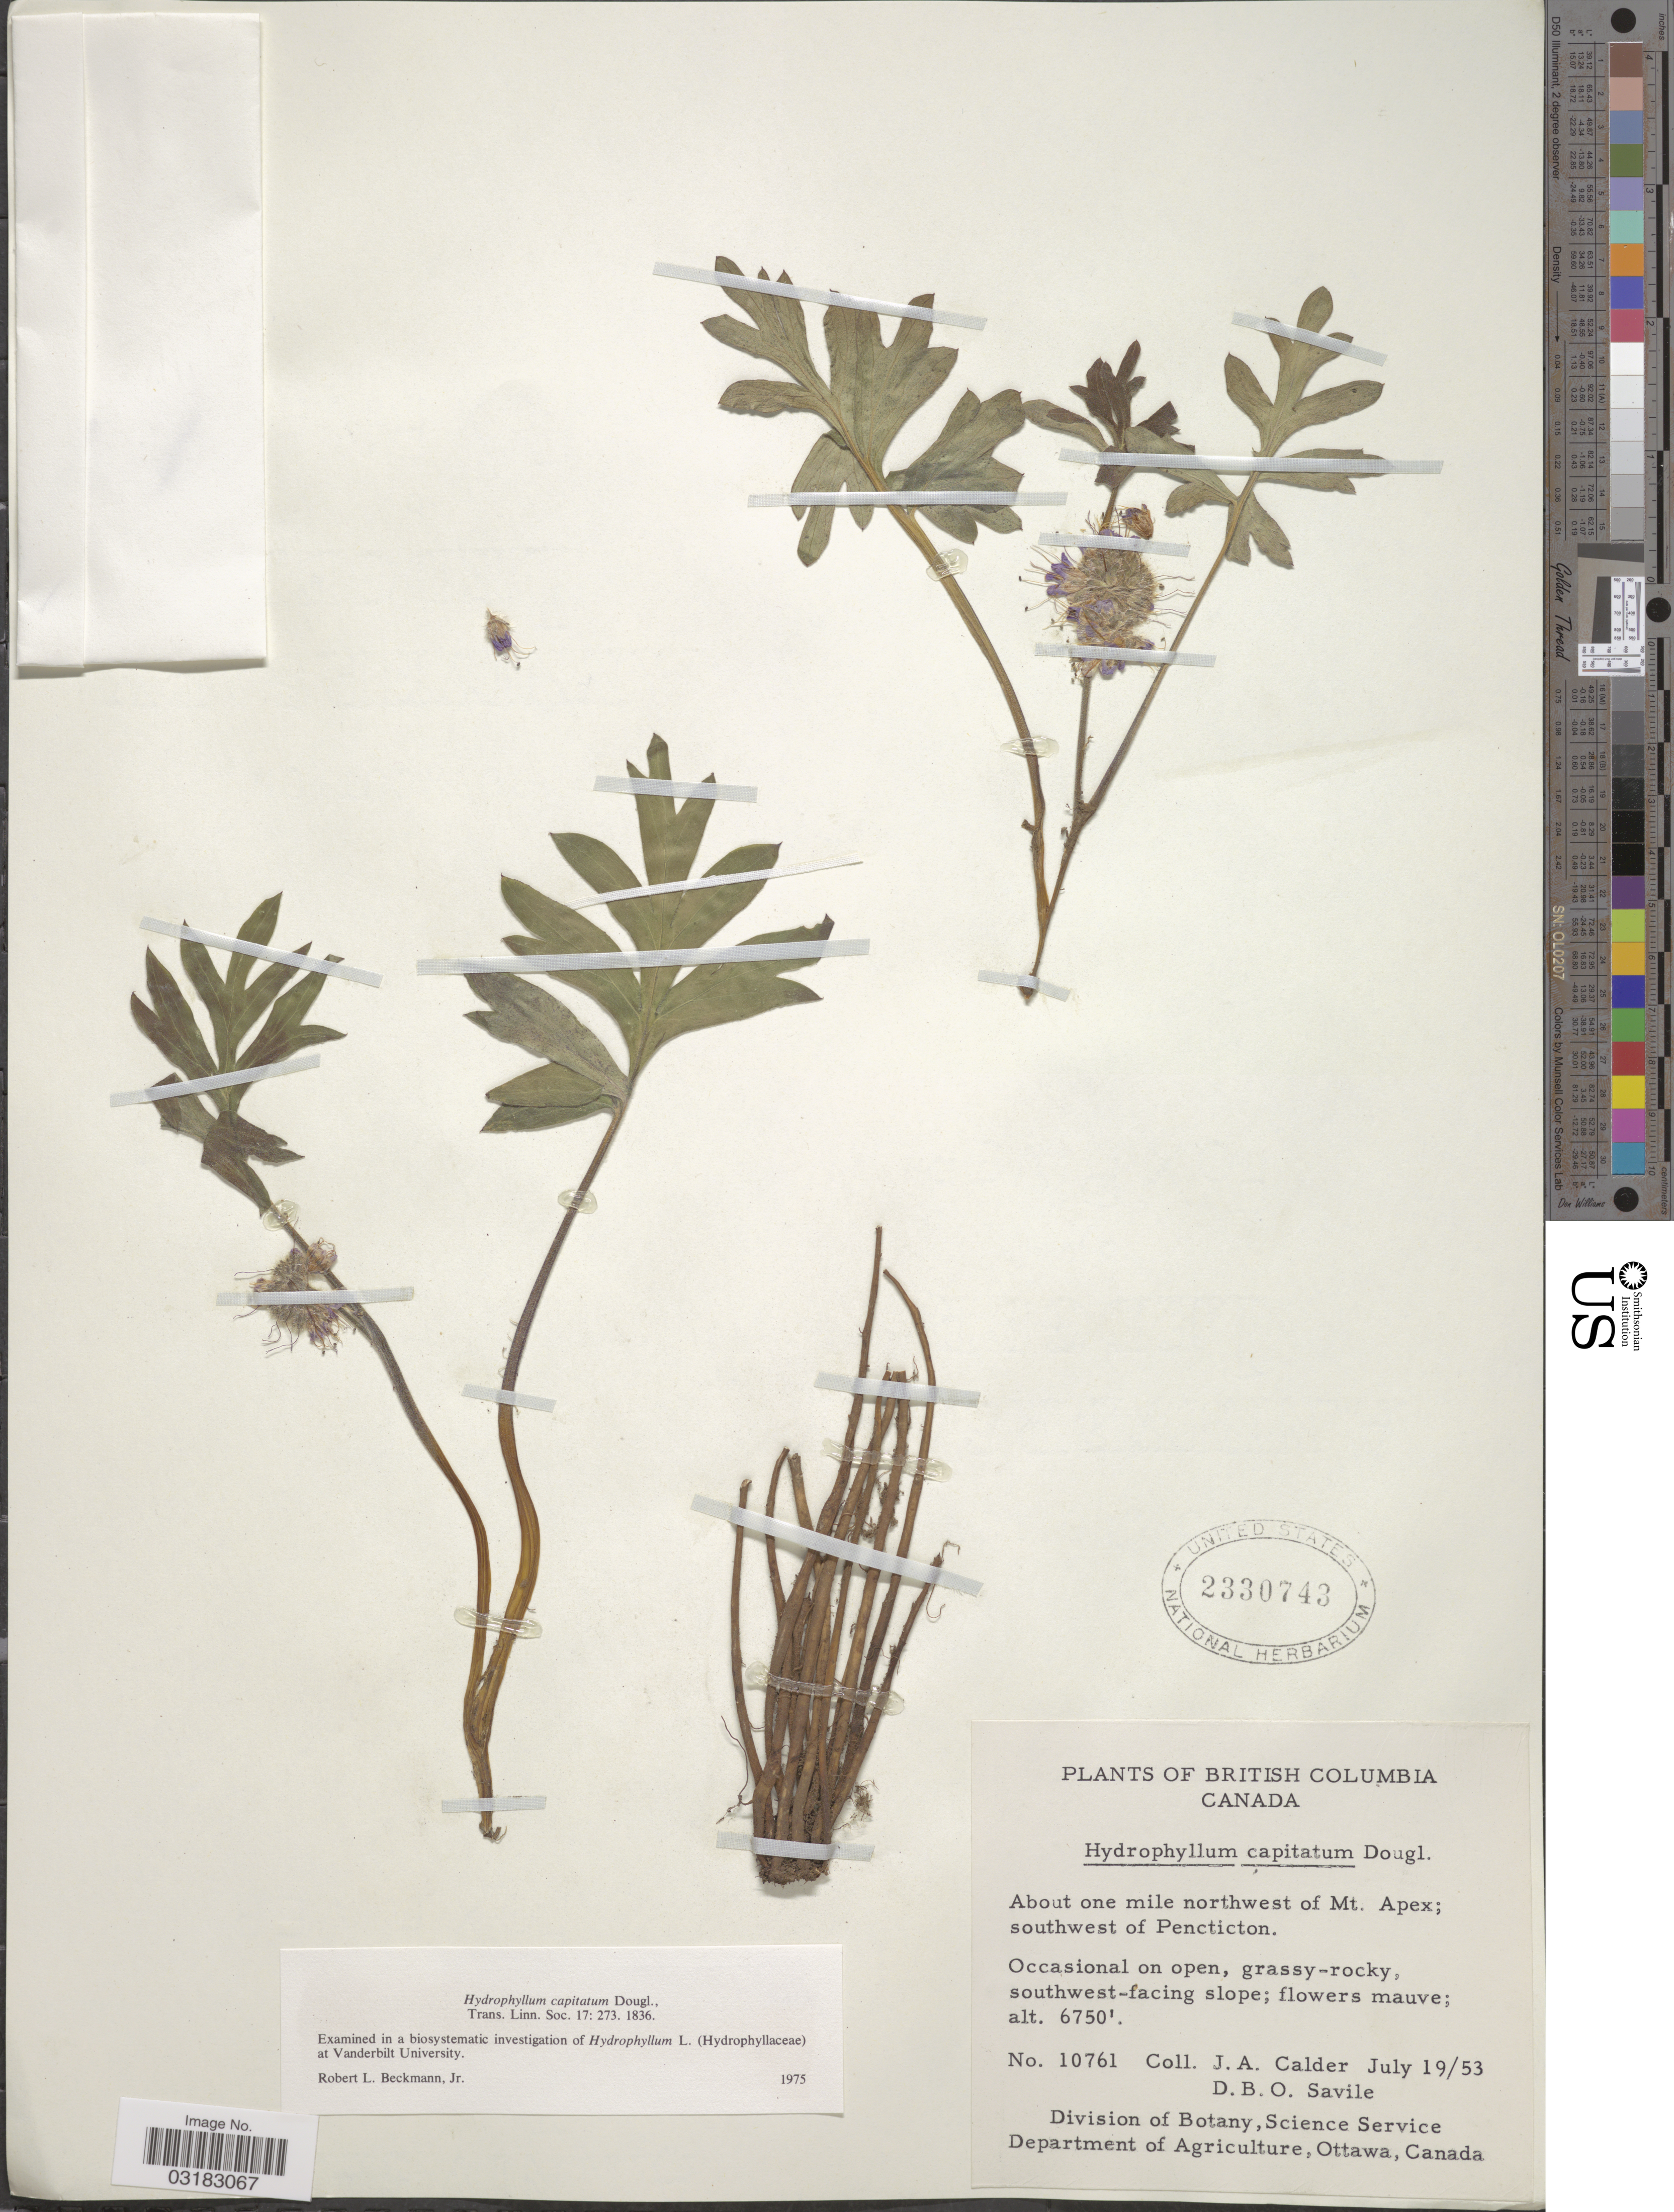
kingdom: Plantae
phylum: Tracheophyta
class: Magnoliopsida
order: Boraginales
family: Hydrophyllaceae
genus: Hydrophyllum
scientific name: Hydrophyllum capitatum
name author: Douglas ex Benth.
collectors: J. A. Calder & D. Savile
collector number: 10761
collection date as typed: Transcribed d/m/y: 19/7/53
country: Canada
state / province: British Columbia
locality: About one mile northwest of Mt. Apex; southwest of Pencticton.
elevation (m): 2057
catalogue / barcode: US 2330743